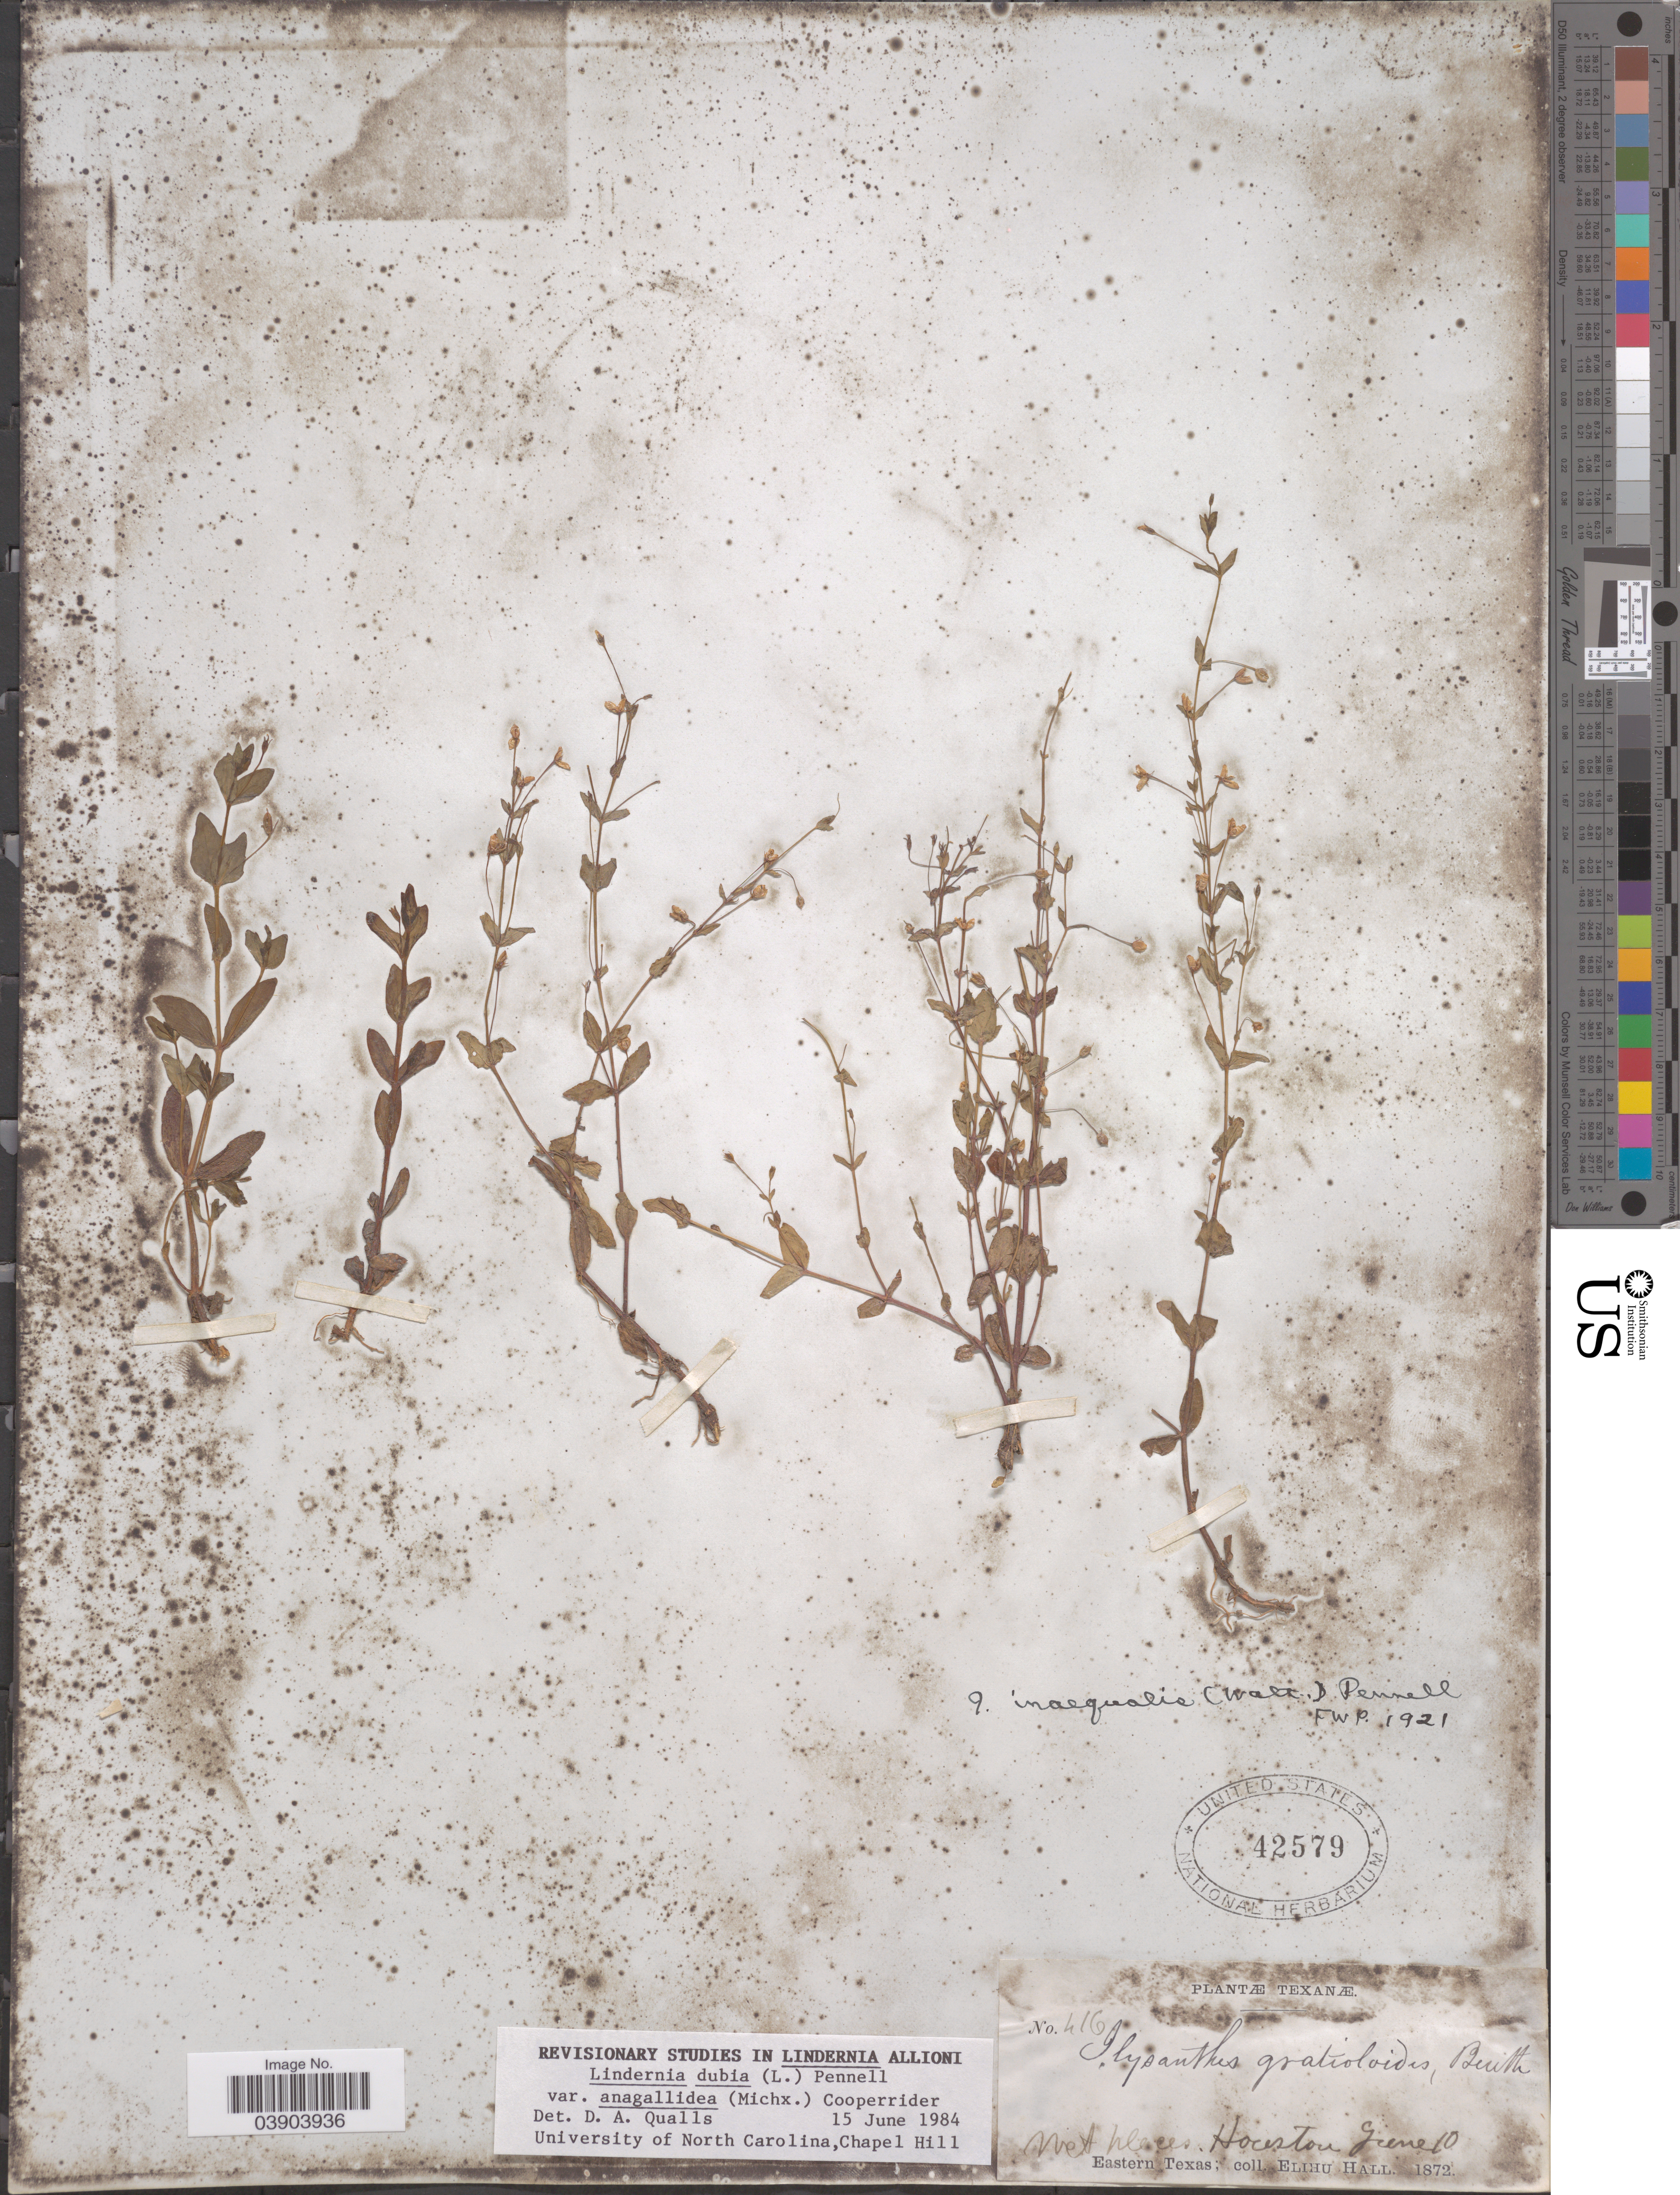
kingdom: Plantae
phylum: Tracheophyta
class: Magnoliopsida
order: Lamiales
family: Linderniaceae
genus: Lindernia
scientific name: Lindernia dubia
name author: (L.) Pennell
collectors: E. Hall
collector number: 416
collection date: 1872-06-10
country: United States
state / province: Texas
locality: Houston. Eastern Texas.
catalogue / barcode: US 42579